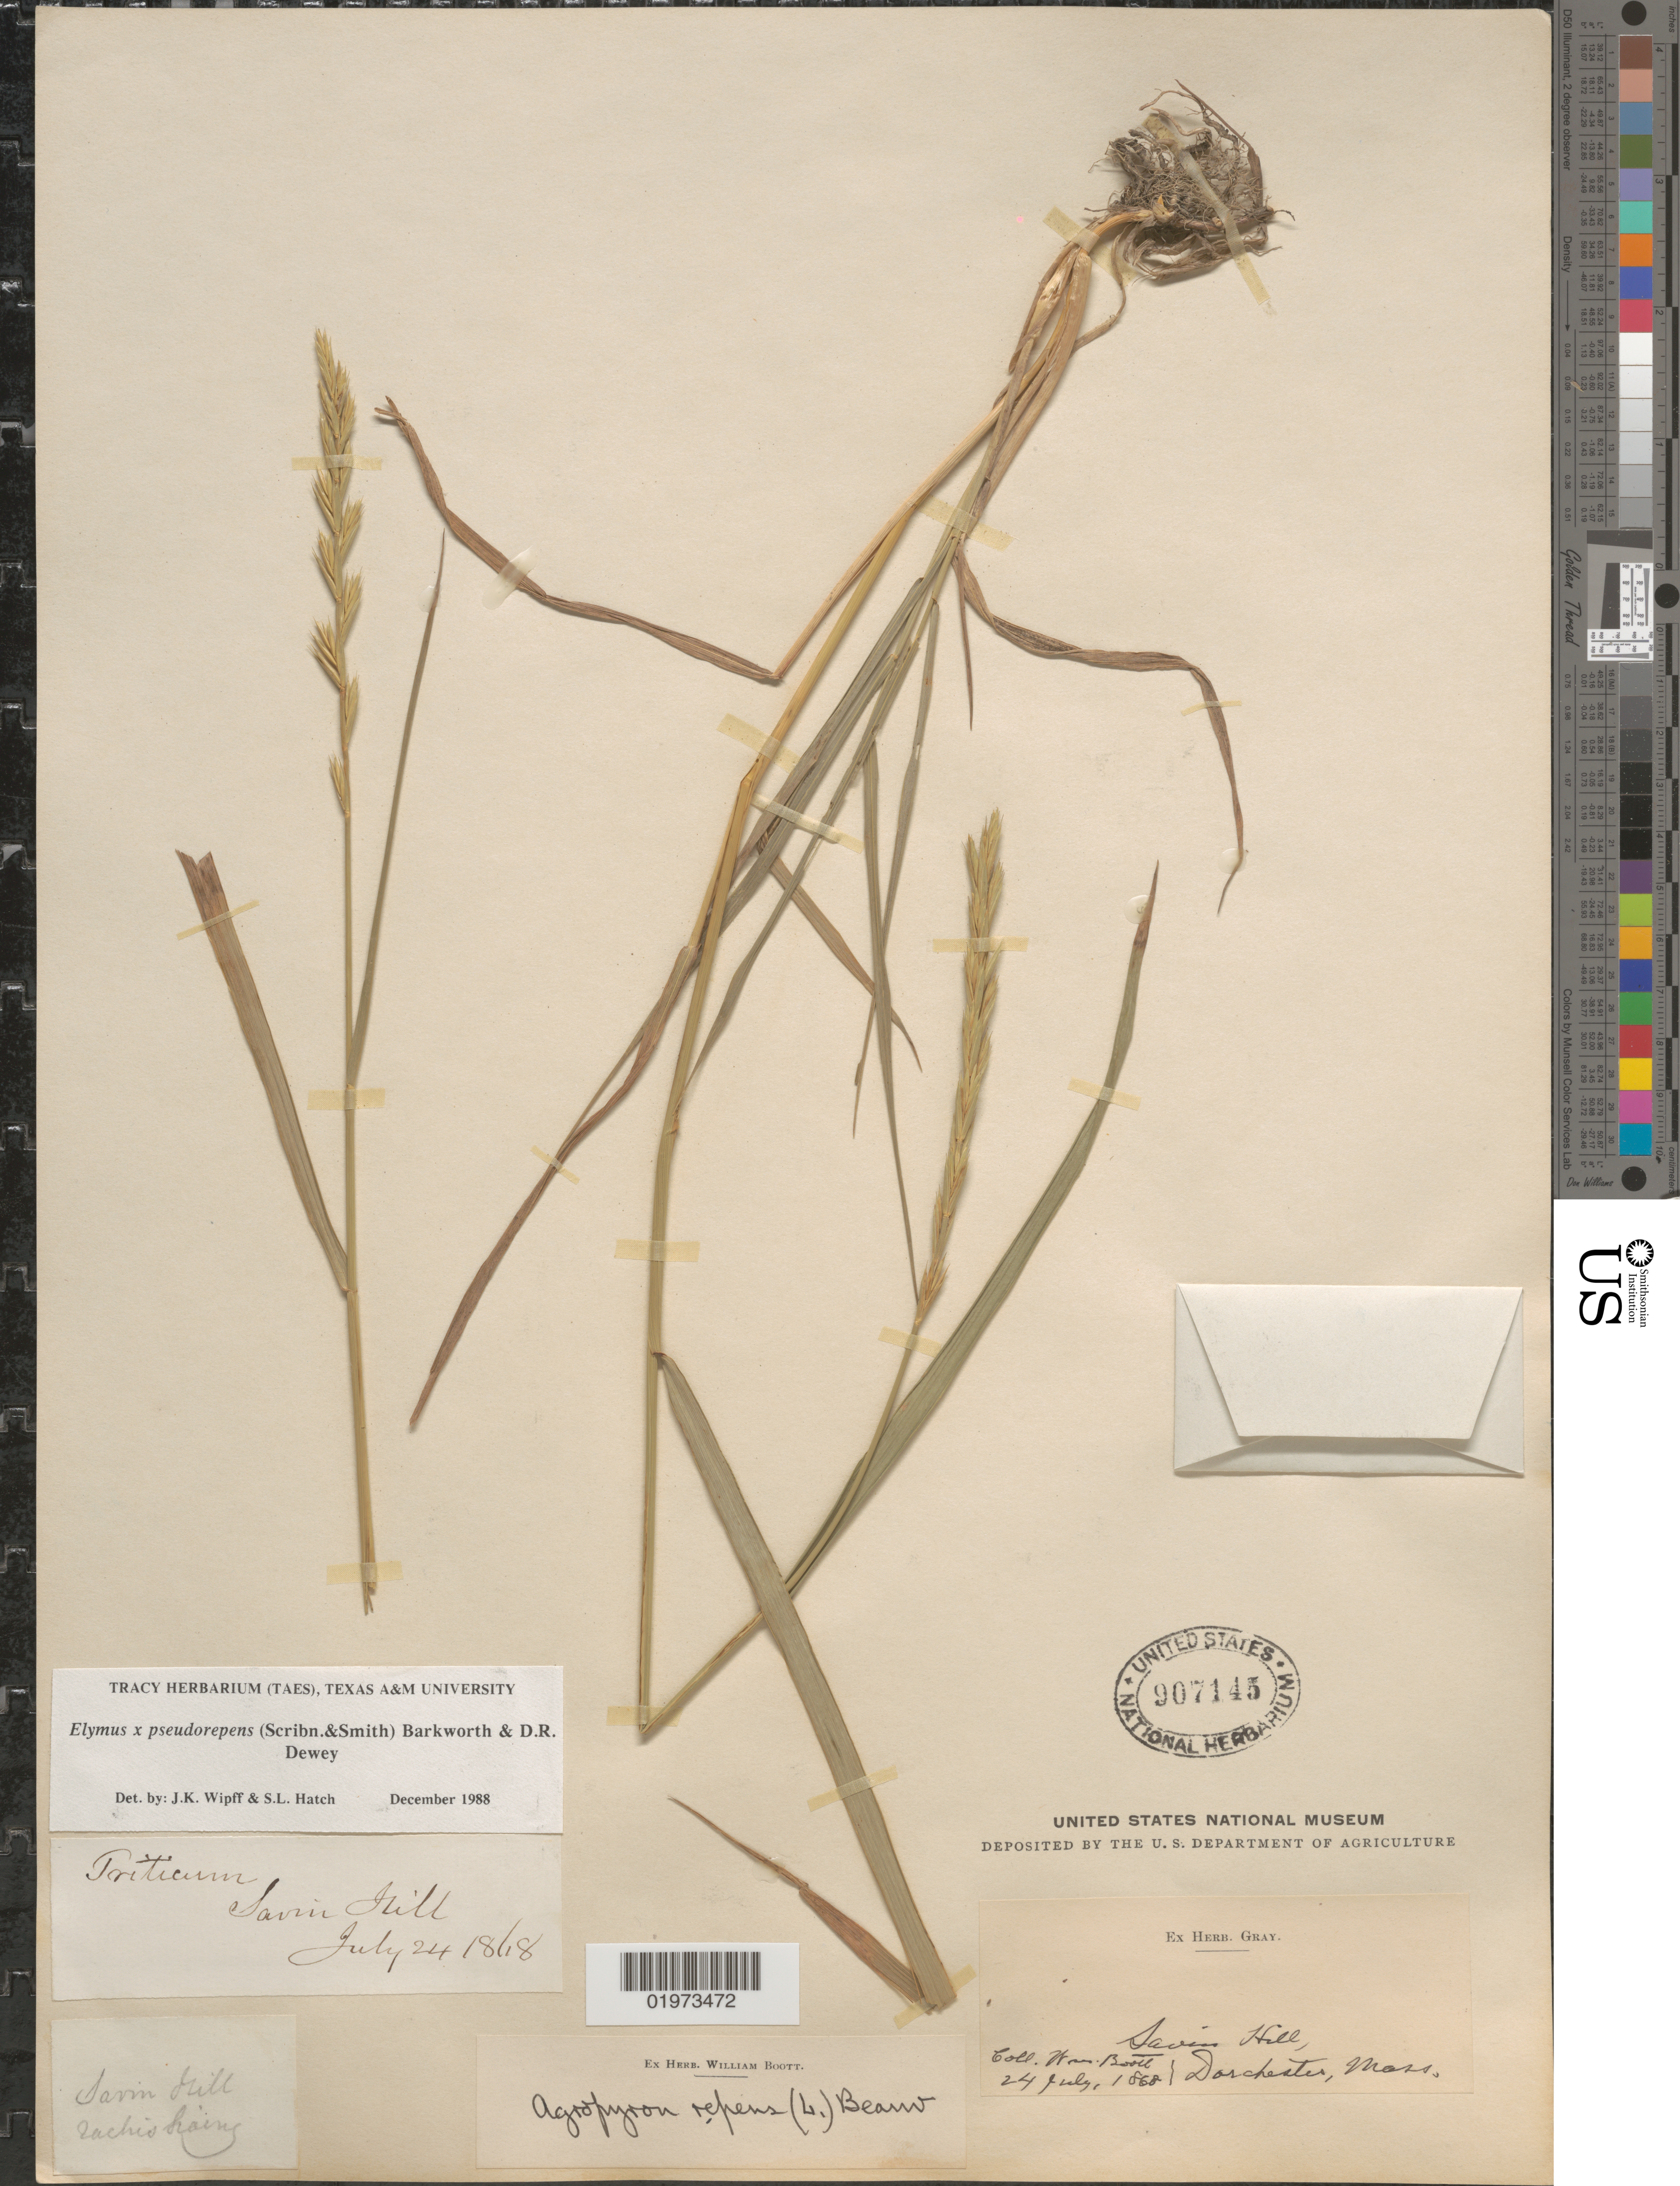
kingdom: Plantae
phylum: Tracheophyta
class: Liliopsida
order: Poales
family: Poaceae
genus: Elymus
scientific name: Elymus x pseudorepens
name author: (Scribn. & J.G. Sm.) Barkworth & Dewey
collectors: W. Boott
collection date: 1868-07-24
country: United States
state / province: Massachusetts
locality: Savin Hill, Dochester.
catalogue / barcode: US 907145